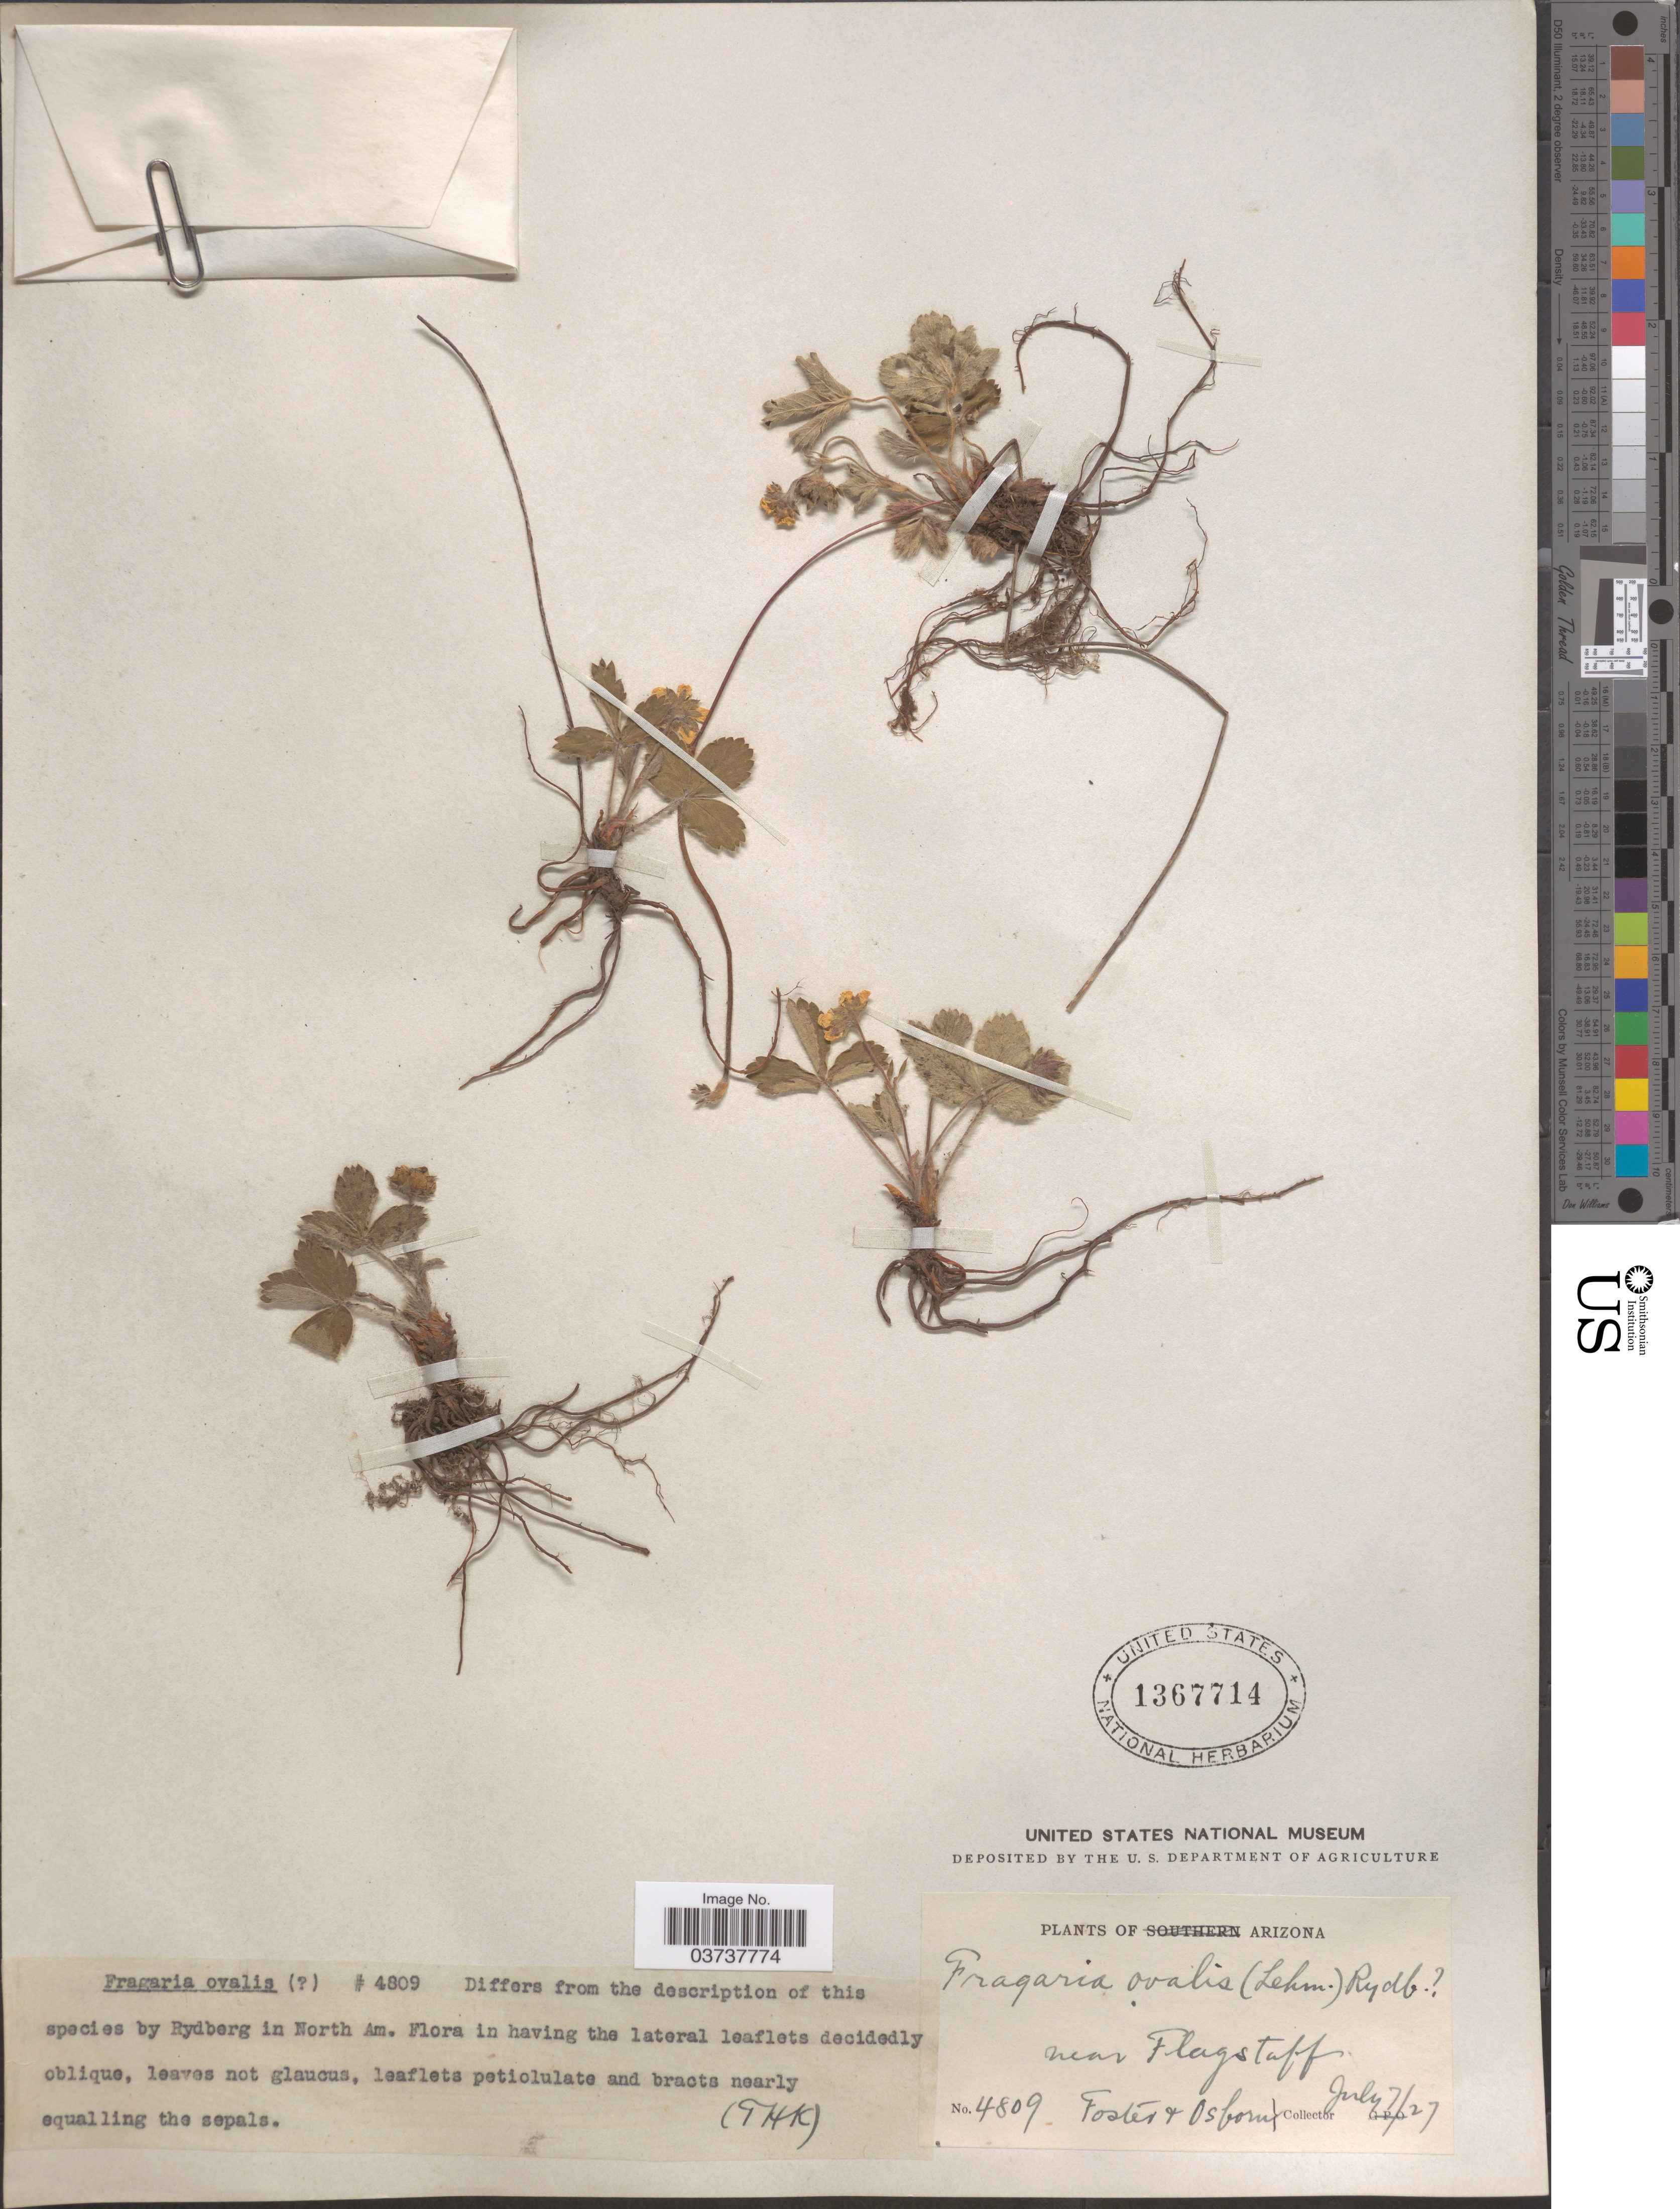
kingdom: Plantae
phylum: Tracheophyta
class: Magnoliopsida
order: Rosales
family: Rosaceae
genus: Fragaria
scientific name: Fragaria virginiana subsp. glauca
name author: (S. Watson) Staudt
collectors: -. Foster & -- Osborn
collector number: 4809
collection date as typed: Transcribed d/m/y: 7/7/27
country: United States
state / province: Arizona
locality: Near Flagstaff.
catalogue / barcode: US 1367714